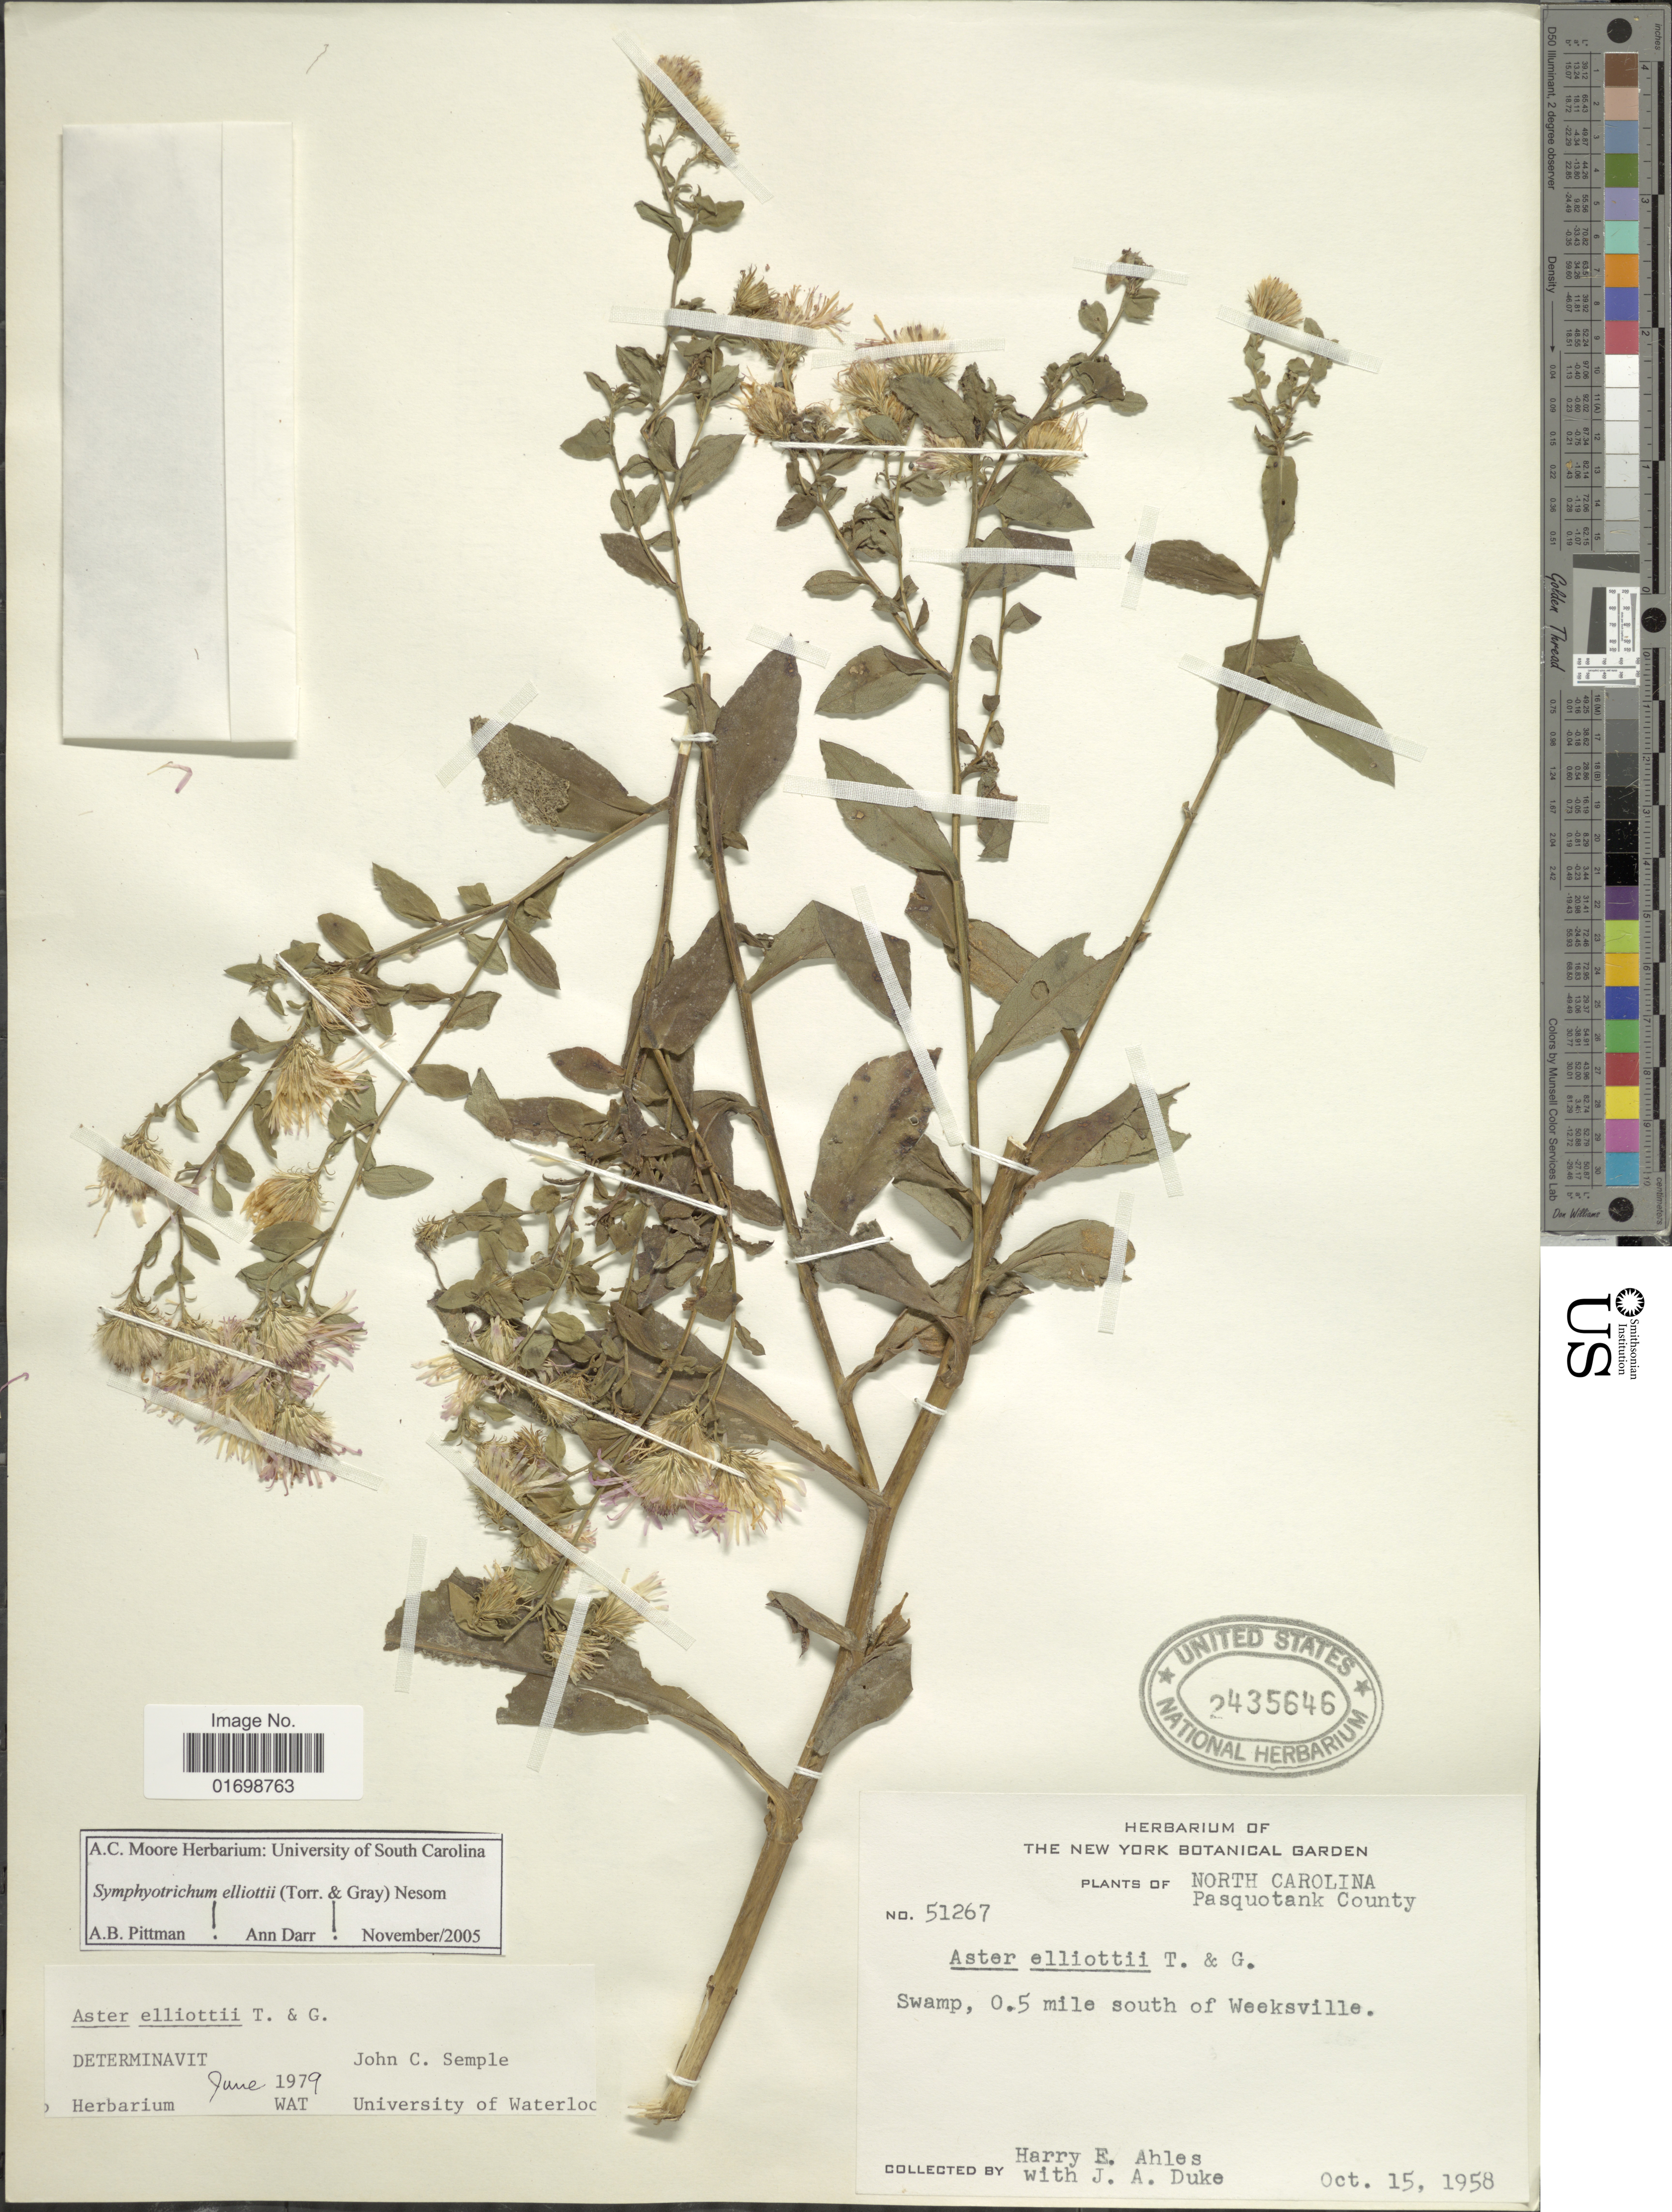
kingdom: Plantae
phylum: Tracheophyta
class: Magnoliopsida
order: Asterales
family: Asteraceae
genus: Symphyotrichum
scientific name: Symphyotrichum elliottii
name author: (Torr. & A. Gray) G.L. Nesom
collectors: H. E. Ahles & J. A. Duke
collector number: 51267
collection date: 1958-10-15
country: United States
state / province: North Carolina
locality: Pasquotank County, swamp, 0.5 mile south of Weeksville.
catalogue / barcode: US 2435646